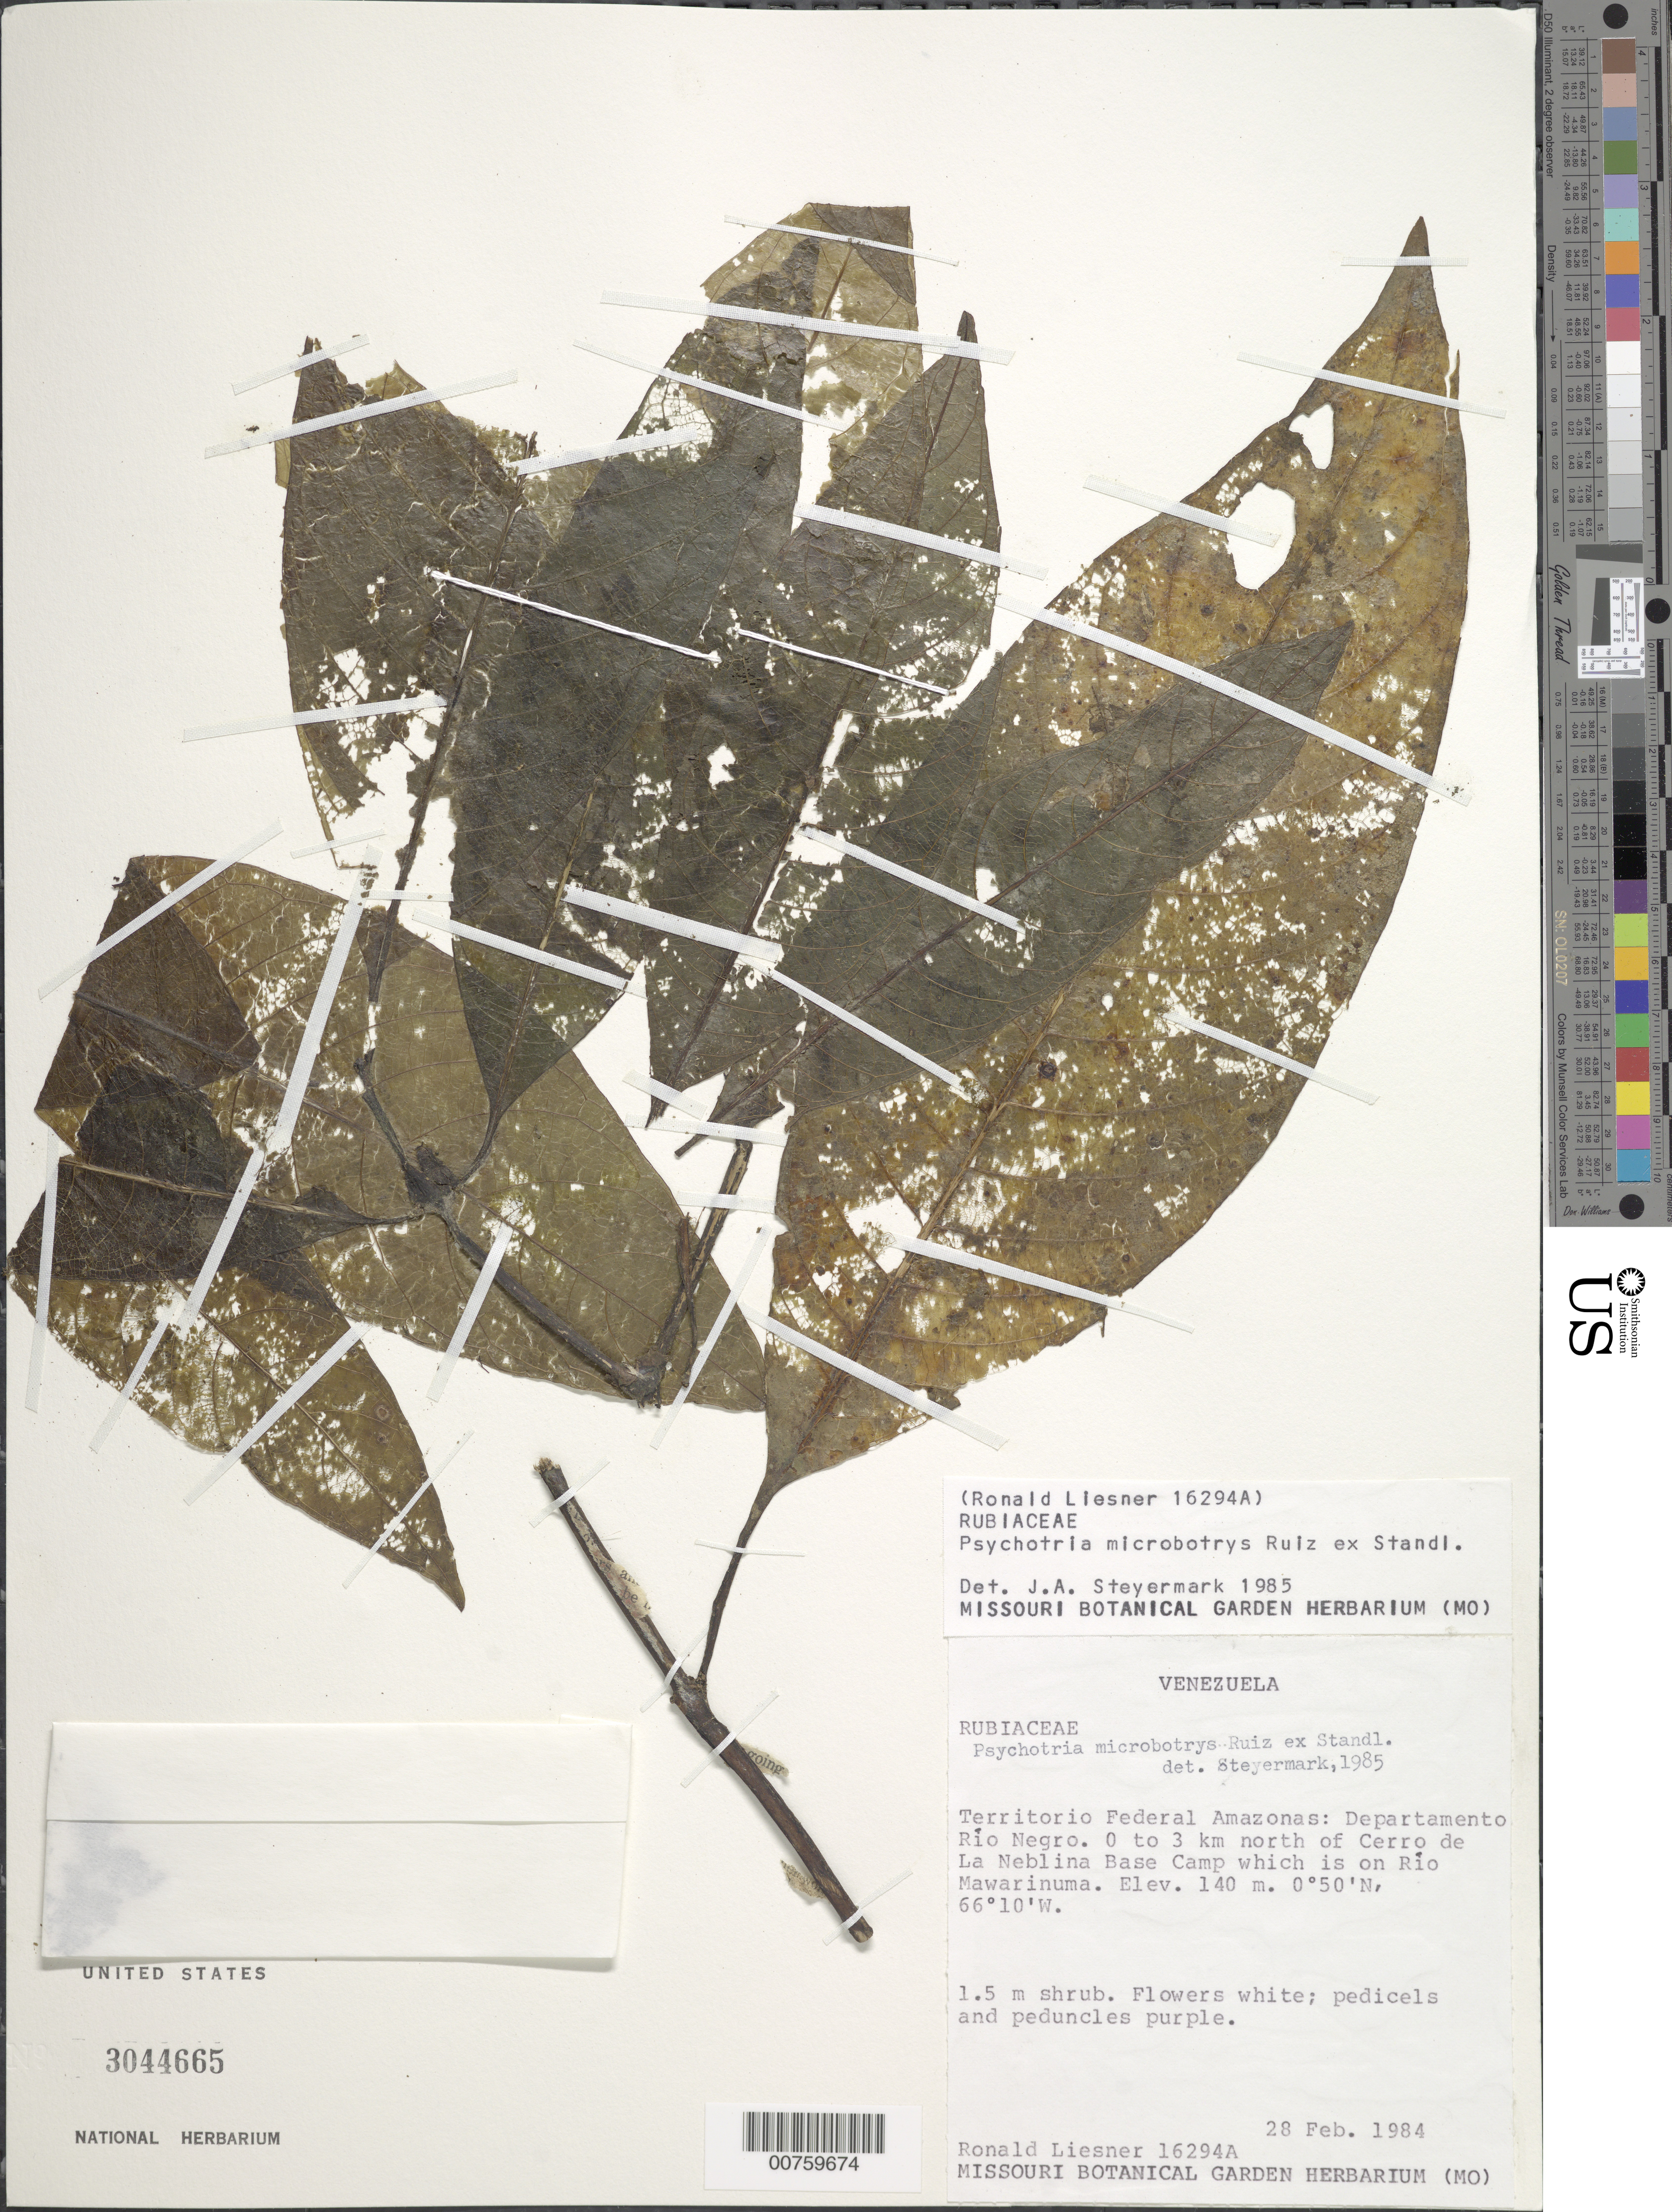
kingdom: Plantae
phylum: Tracheophyta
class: Magnoliopsida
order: Gentianales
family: Rubiaceae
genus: Psychotria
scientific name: Psychotria microbotrys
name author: Ruiz ex Standl.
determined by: Steyermark, Julian A., (VEN)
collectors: R. L. Liesner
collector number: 16294 A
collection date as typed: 28-Feb-84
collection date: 1984-02-28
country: Venezuela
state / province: Amazonas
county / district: Río Negro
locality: Río Mawarinuma, 0-3 km N of Cerro de La Neblina Base Camp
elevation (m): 140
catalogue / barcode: US 3044665